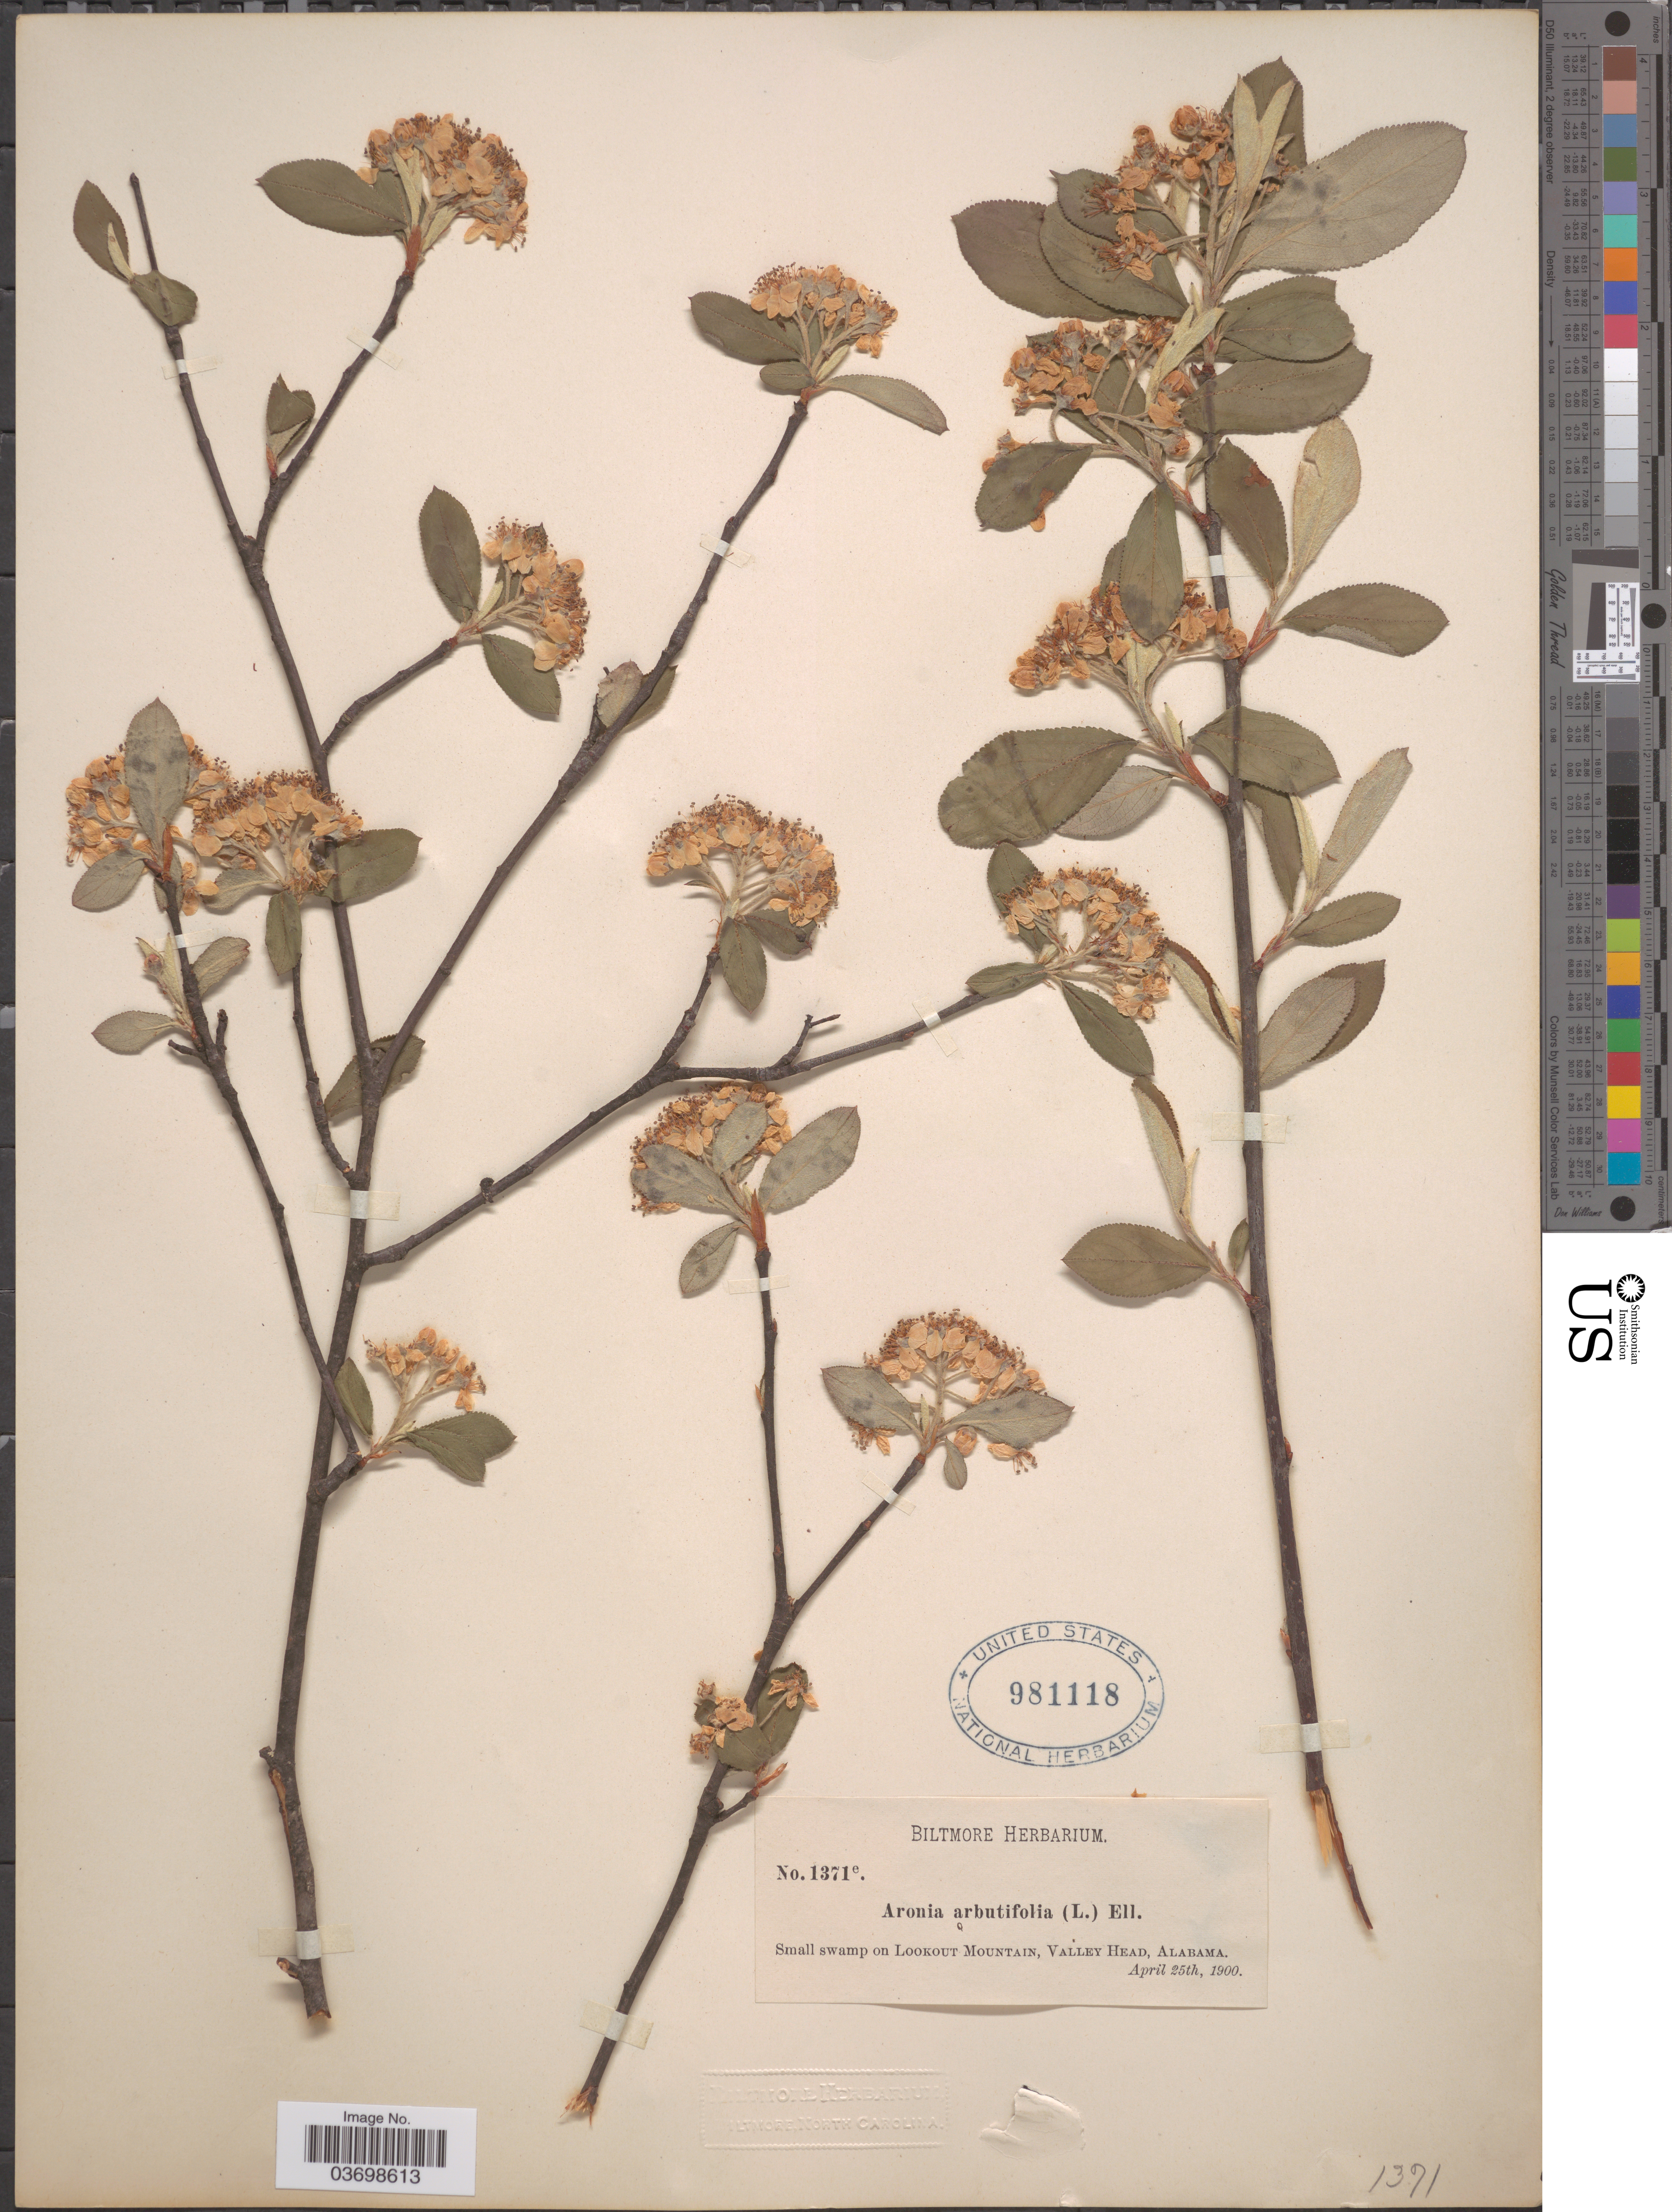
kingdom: Plantae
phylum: Tracheophyta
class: Magnoliopsida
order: Rosales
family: Rosaceae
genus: Aronia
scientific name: Aronia arbutifolia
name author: (L.) Pers.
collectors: ex herb. Biltmore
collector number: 1371e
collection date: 1900-04-25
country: United States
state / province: Alabama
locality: Small swamp on Lookout Mountain, Valley Head.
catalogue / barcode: US 981118